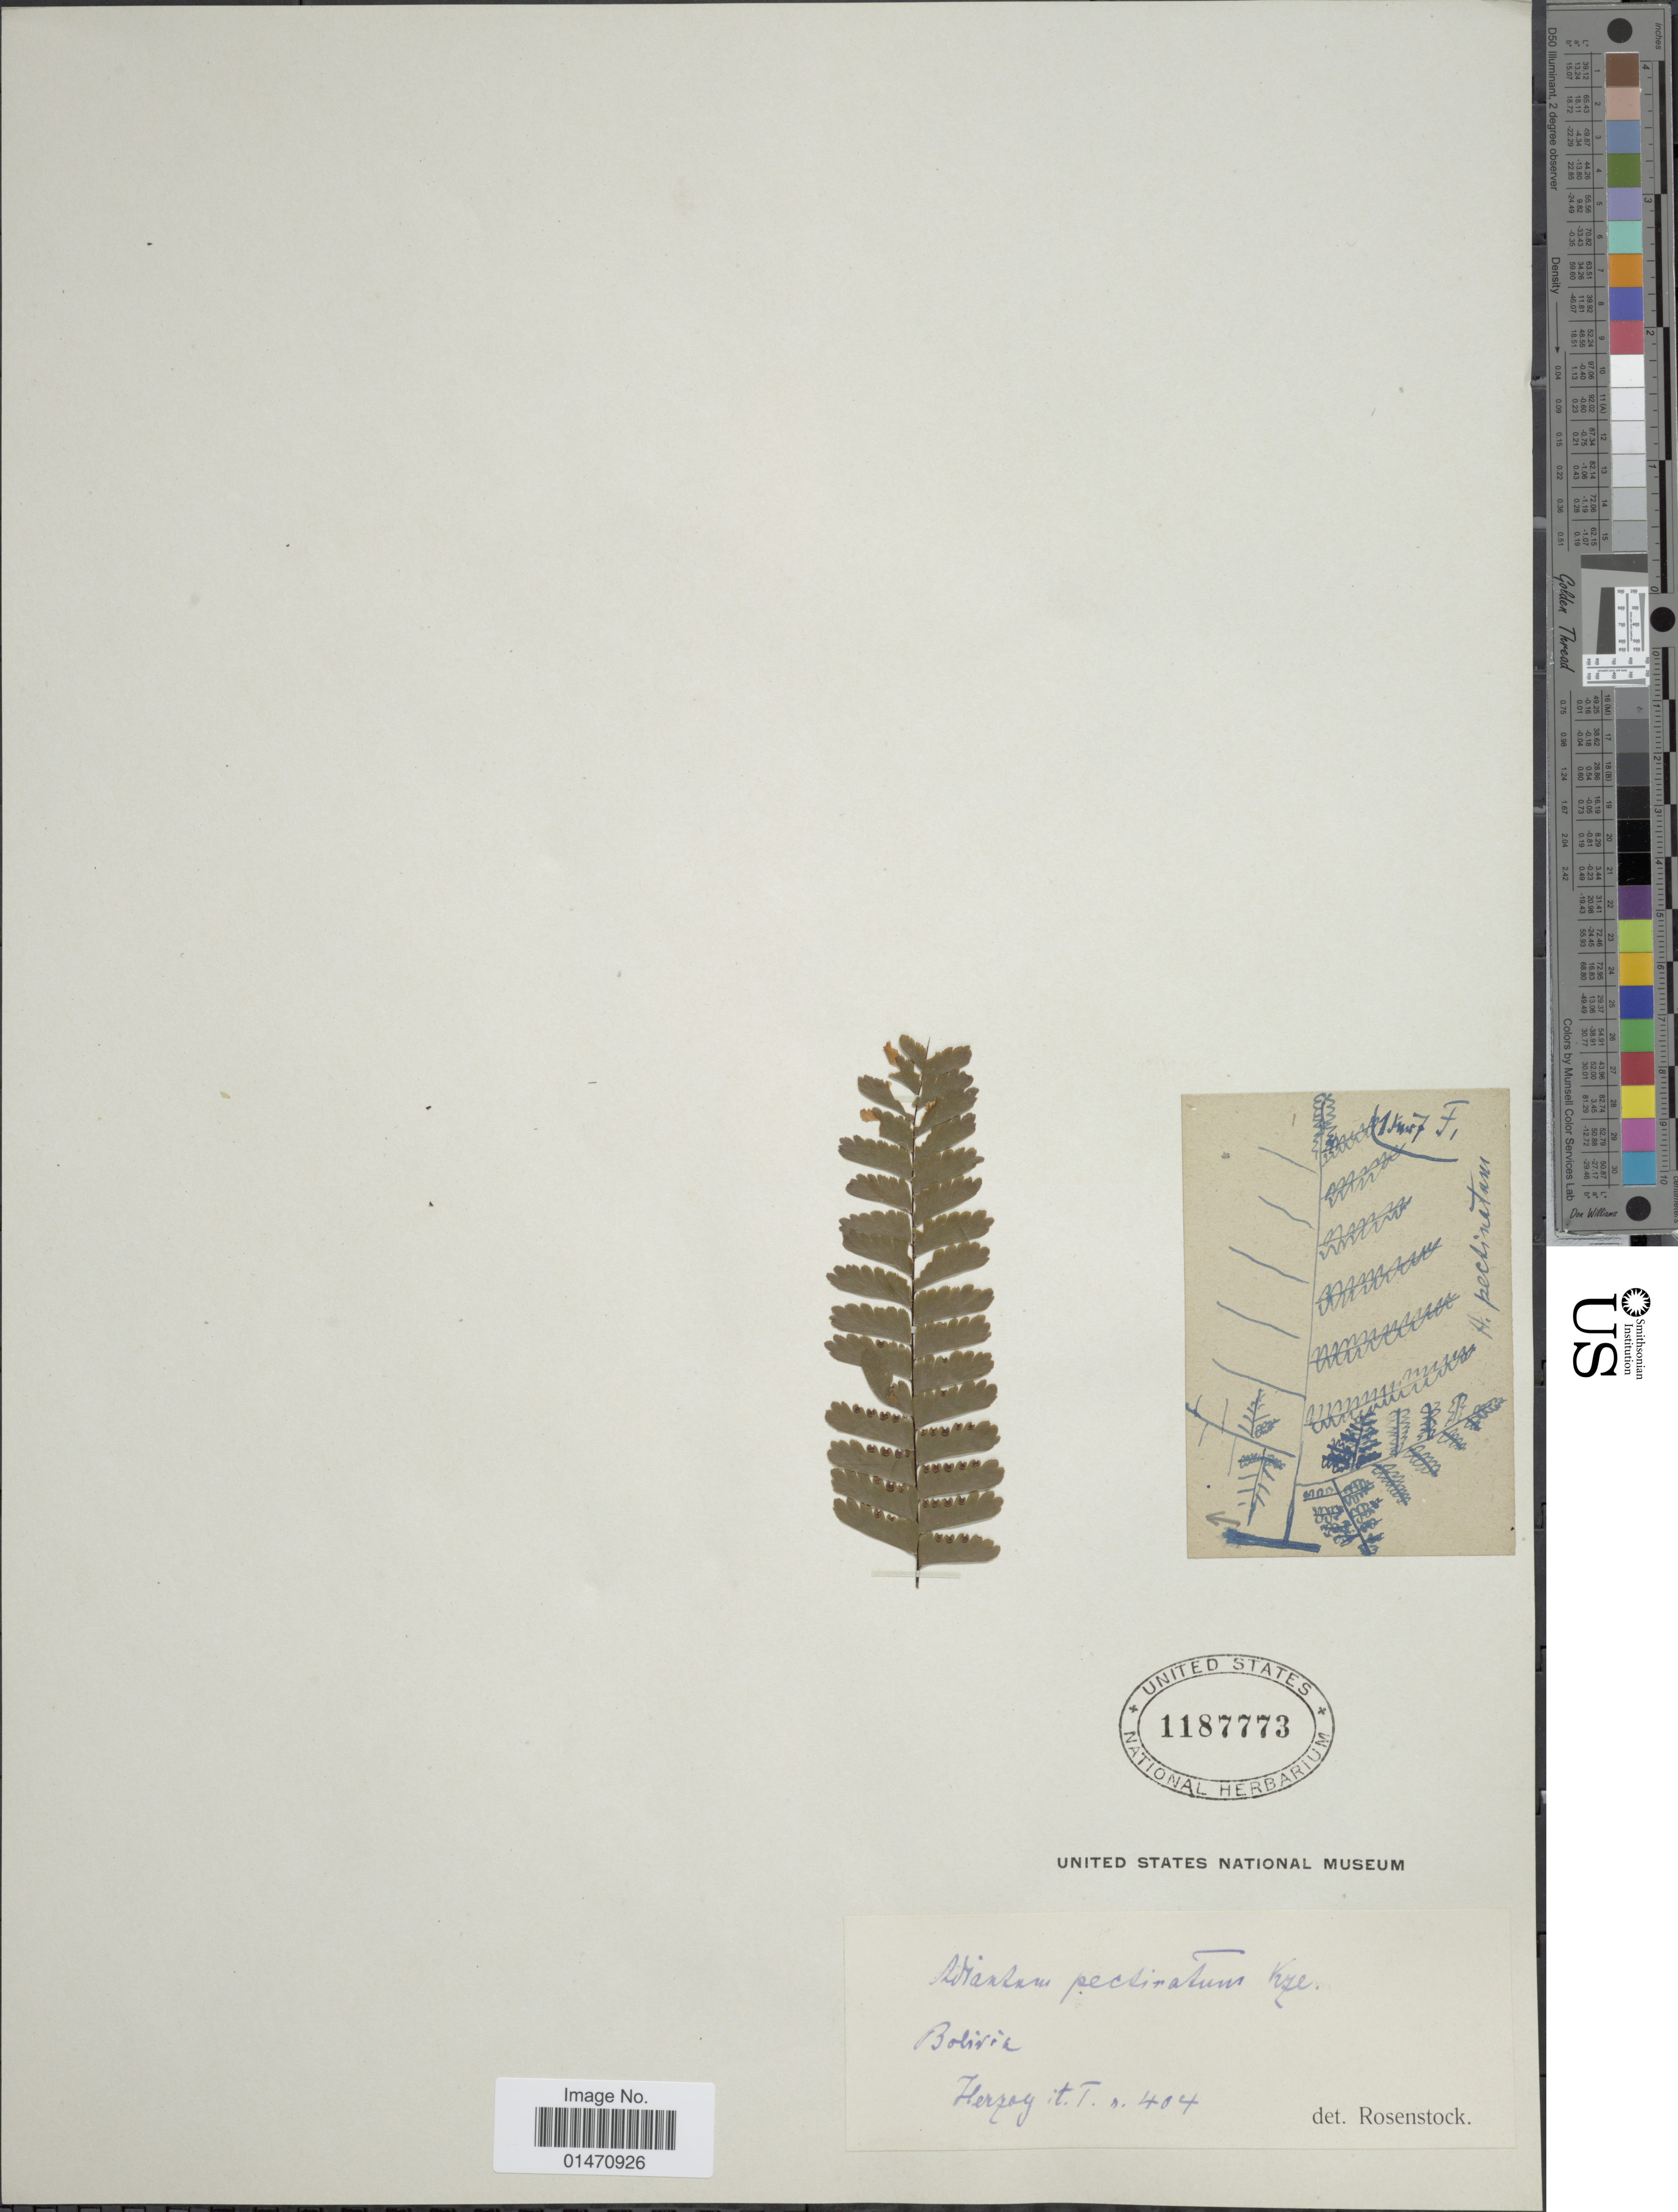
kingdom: Plantae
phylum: Tracheophyta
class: Polypodiopsida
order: Polypodiales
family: Pteridaceae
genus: Adiantum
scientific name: Adiantum pectinatum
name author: Kunze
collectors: -- Herzog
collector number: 404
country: Bolivia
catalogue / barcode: US 1187773